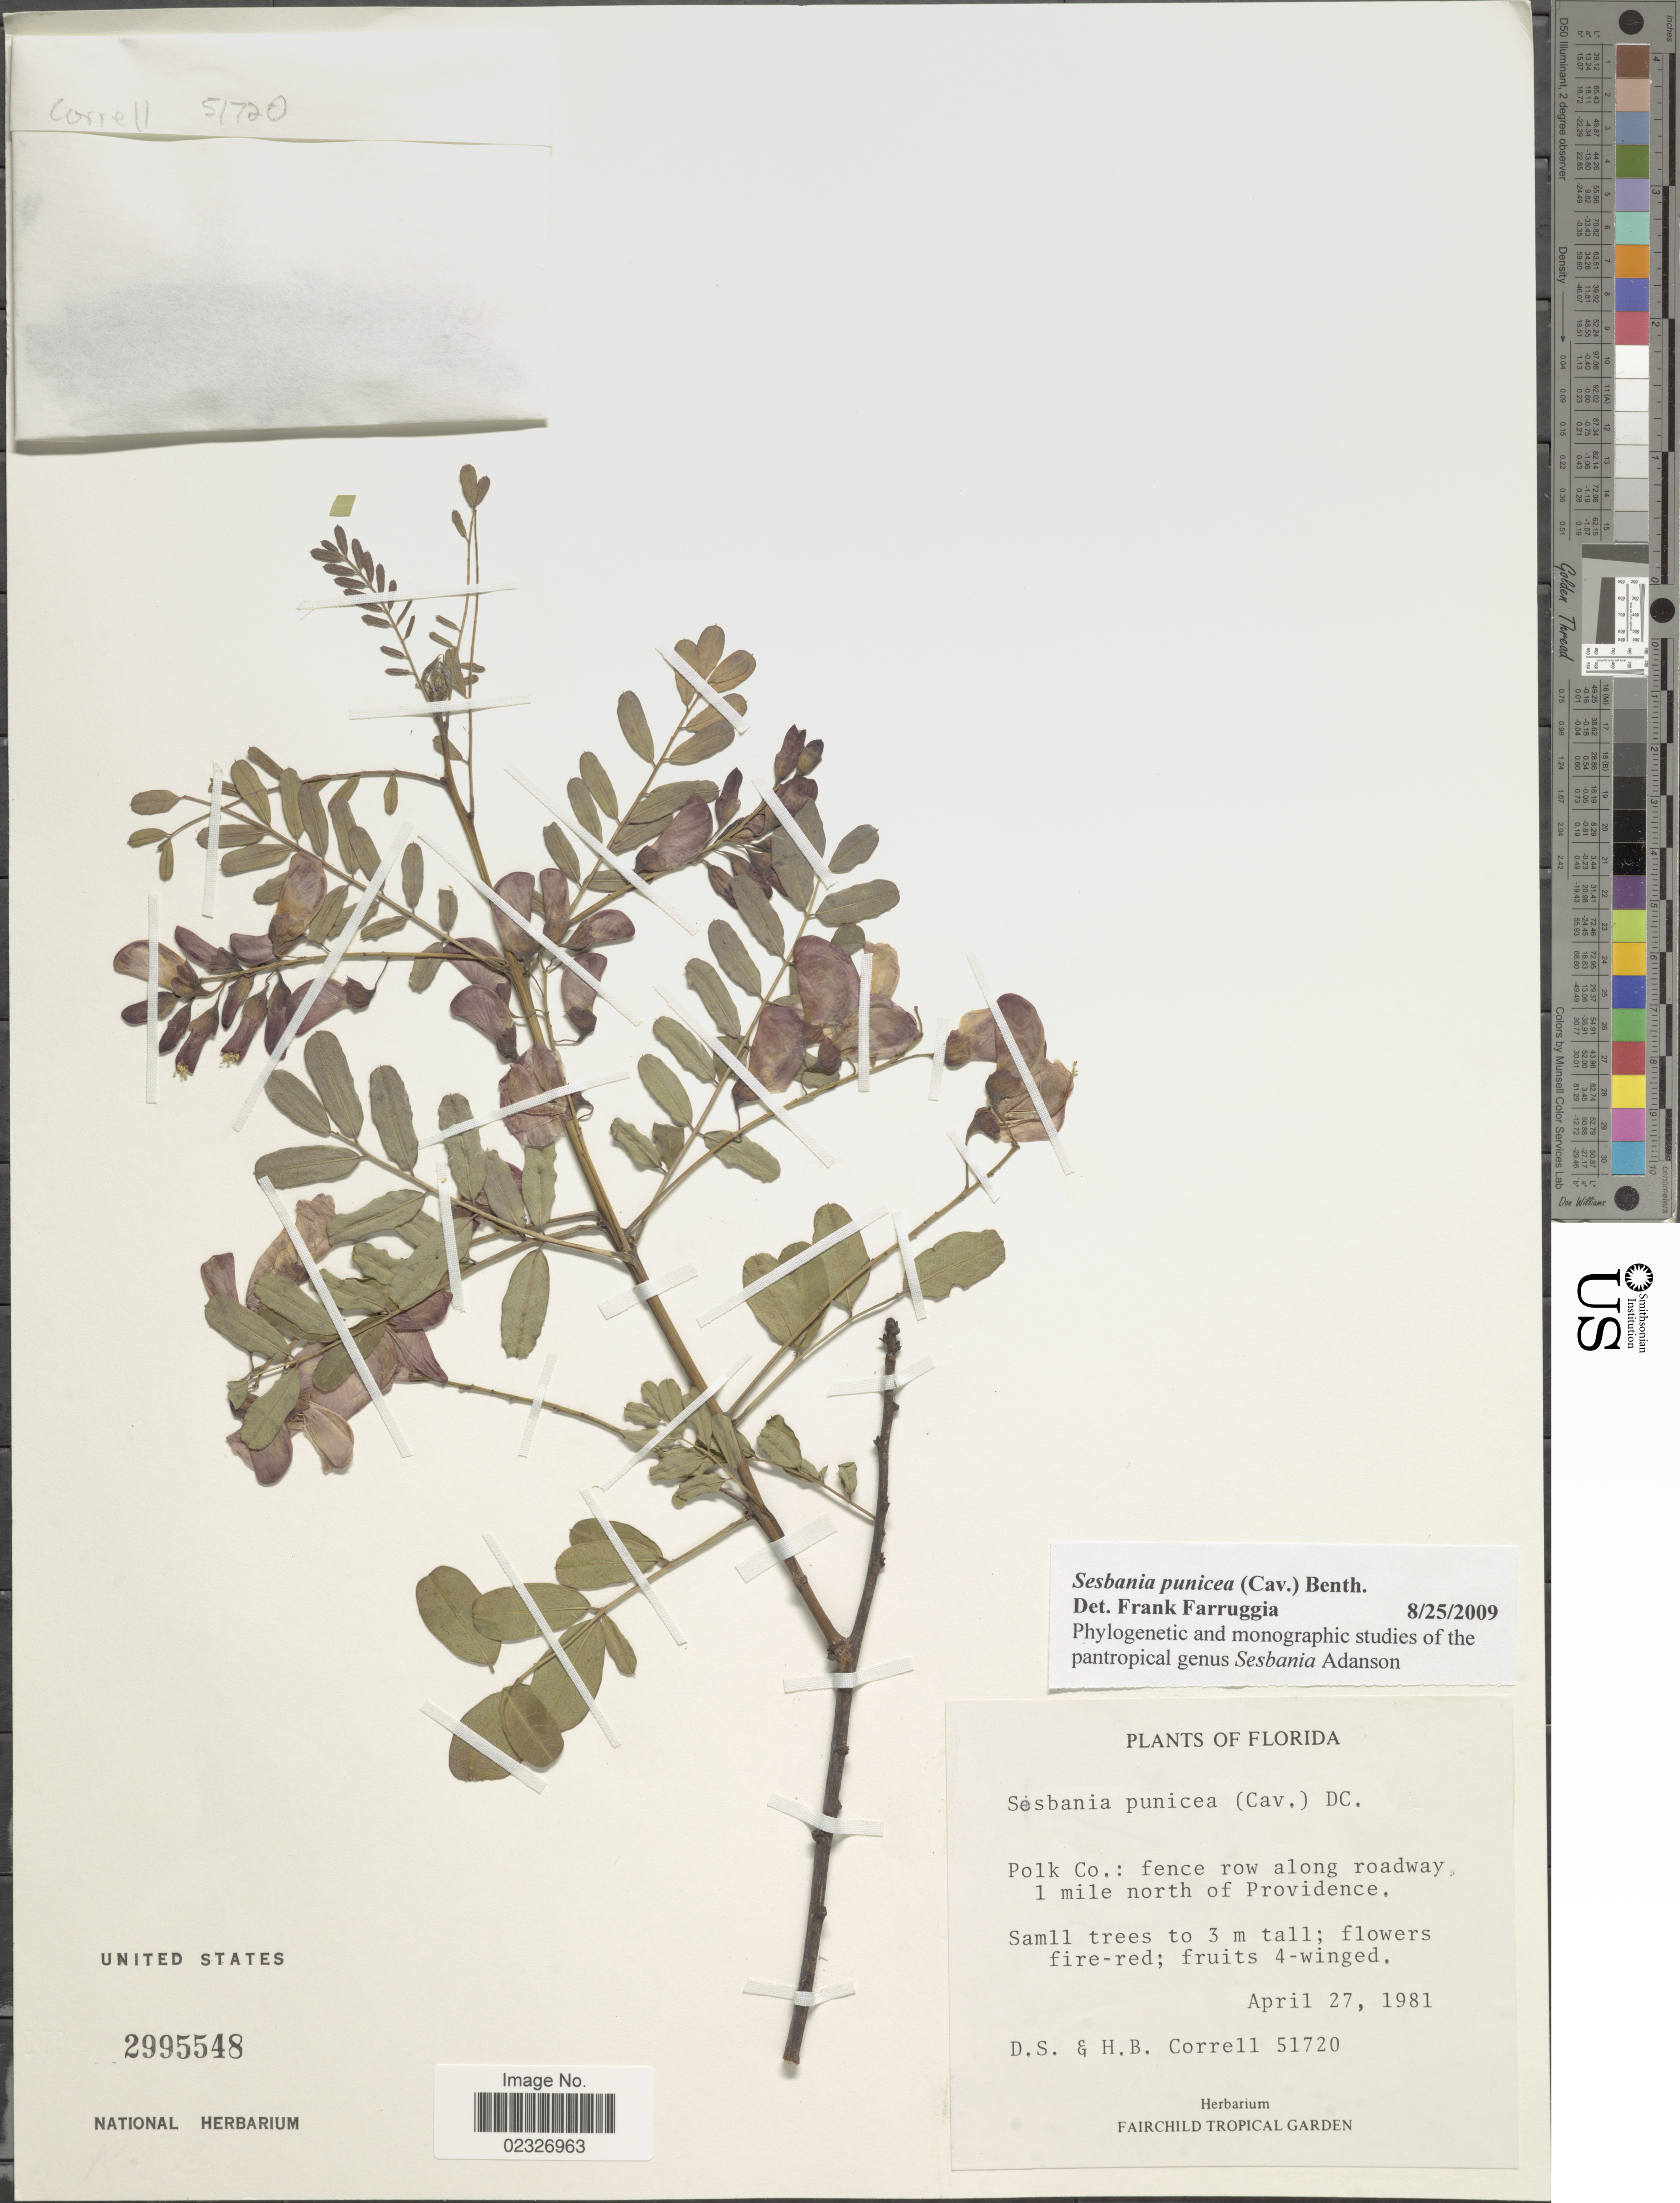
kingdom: Plantae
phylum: Tracheophyta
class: Magnoliopsida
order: Fabales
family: Fabaceae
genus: Sesbania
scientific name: Sesbania punicea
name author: (Cav.) Benth.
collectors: D. S. Correll & H. Correll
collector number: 51720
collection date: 1981-04-27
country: United States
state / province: Florida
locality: Polk Co.: fence row along roadway 1 mile north of Providence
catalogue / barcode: US 2995548